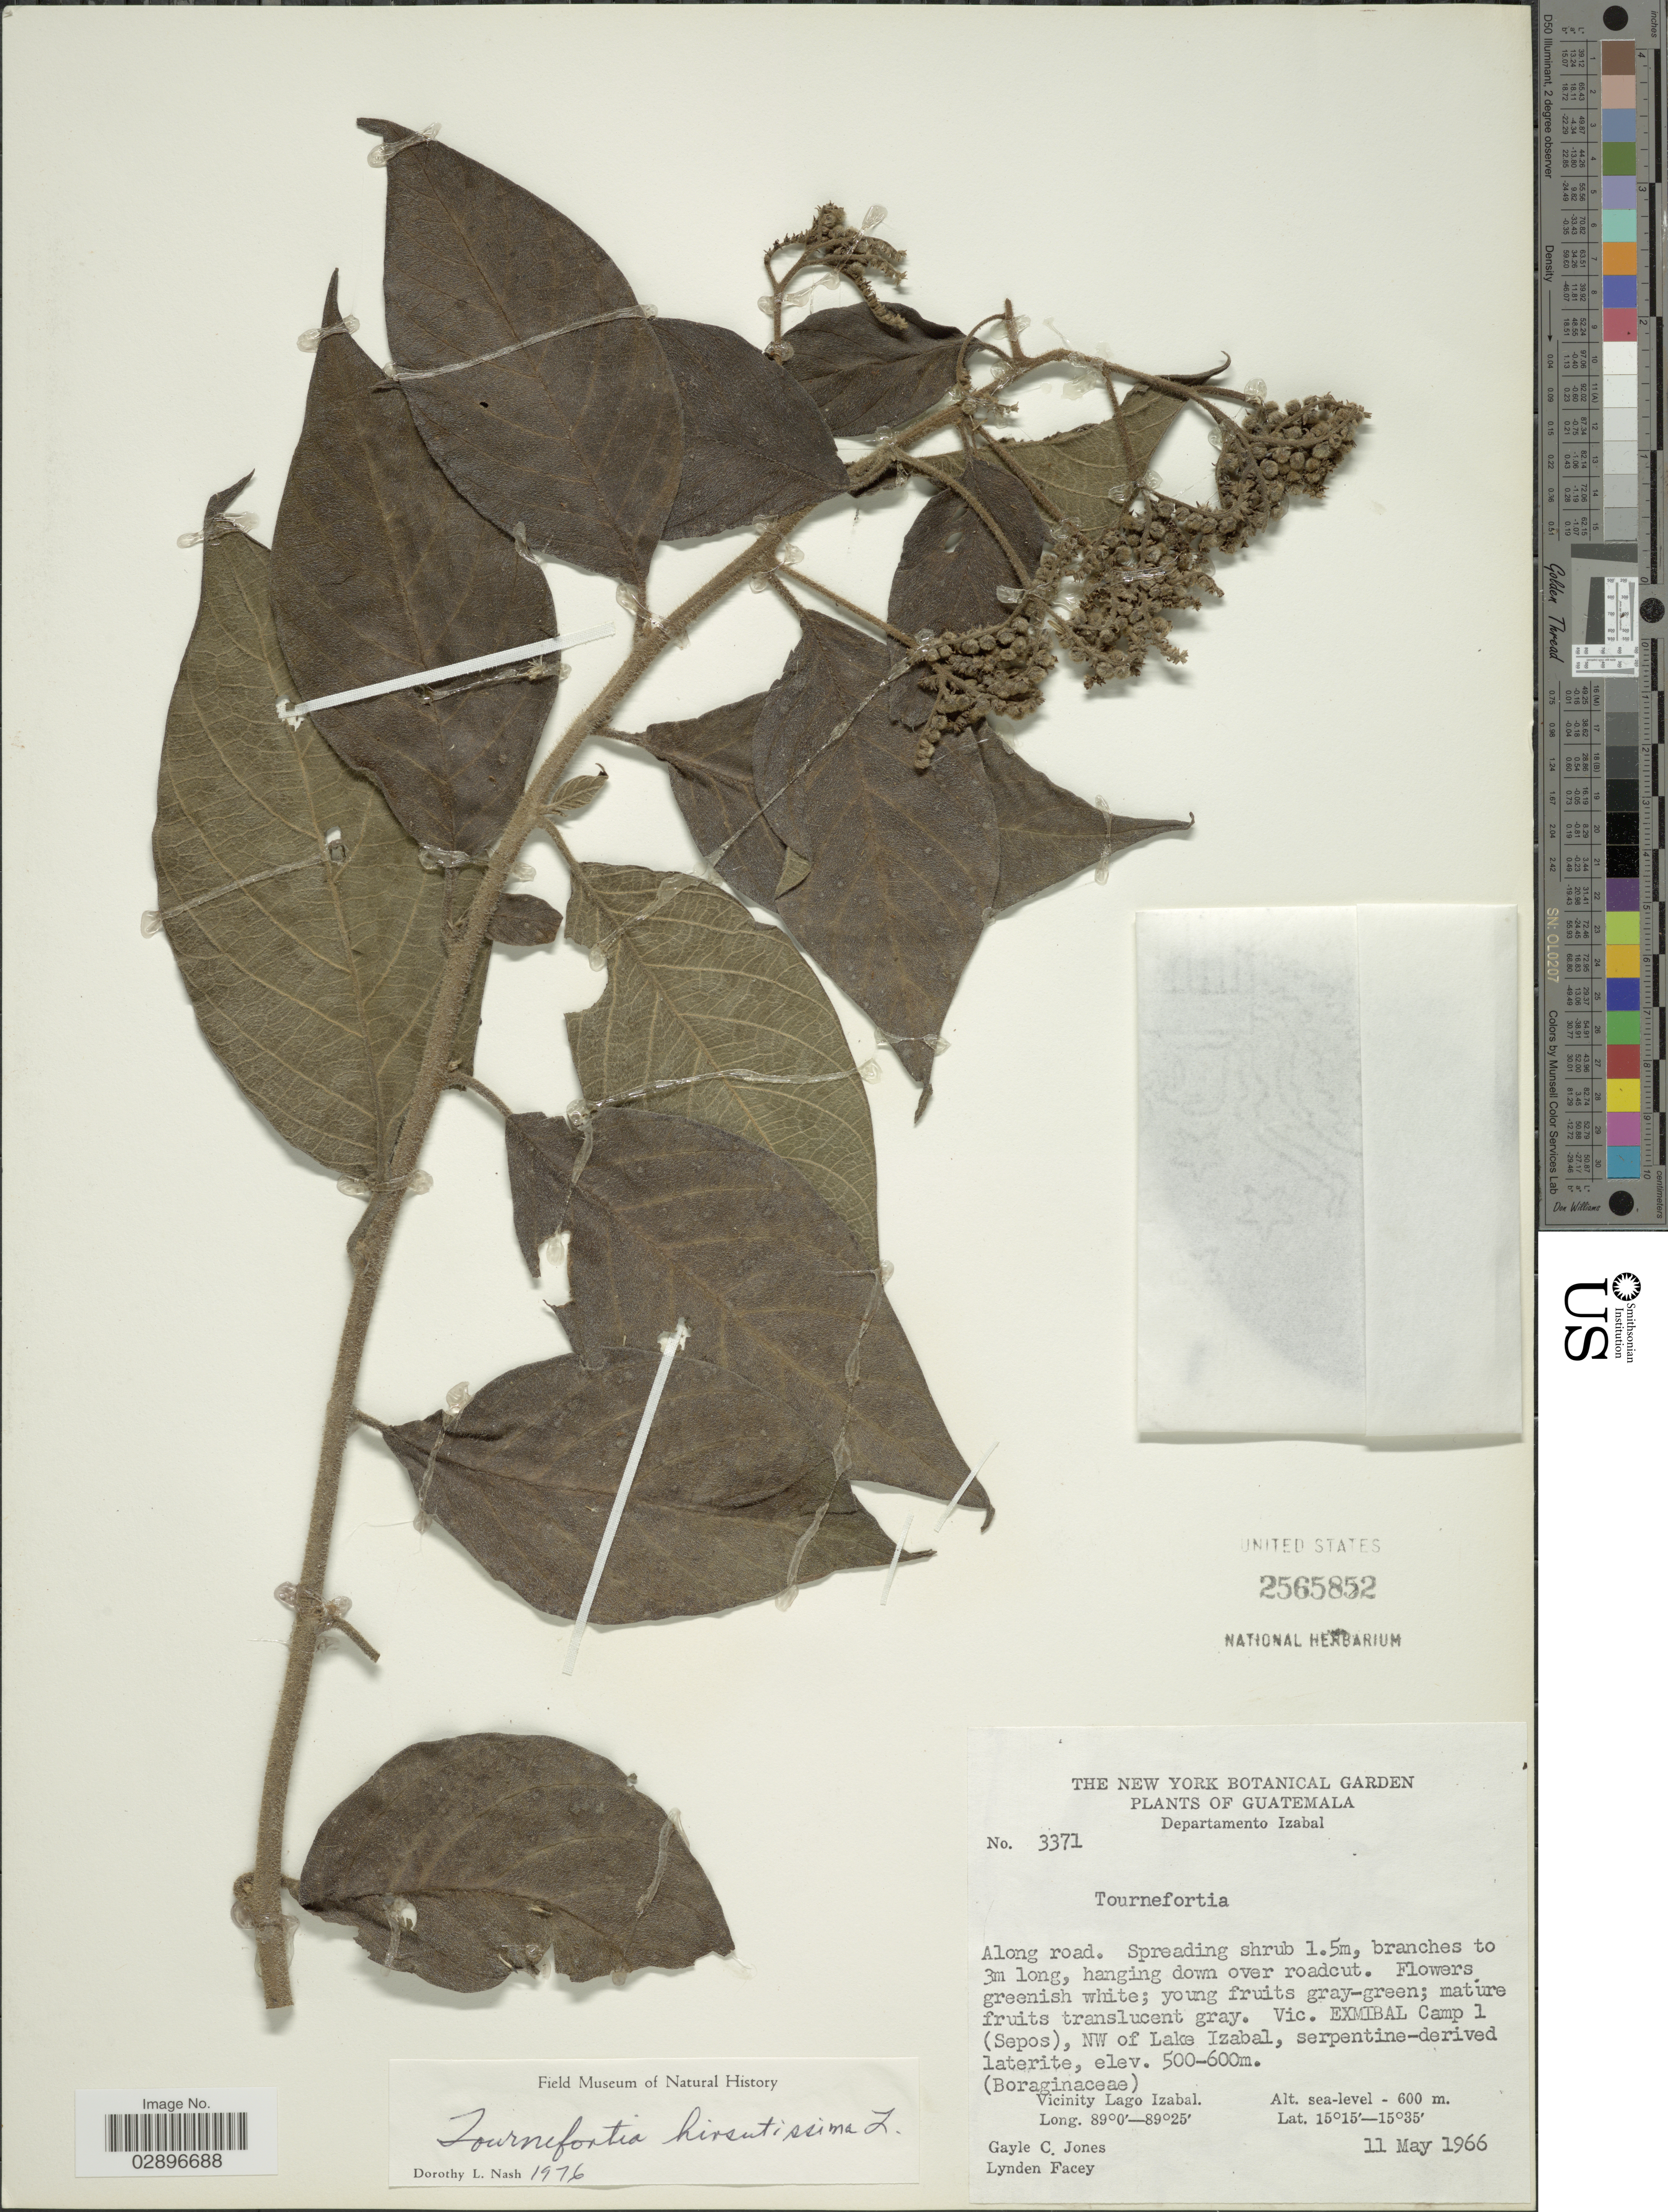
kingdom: Plantae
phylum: Tracheophyta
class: Magnoliopsida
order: Boraginales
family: Heliotropiaceae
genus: Tournefortia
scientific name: Tournefortia hirsutissima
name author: L.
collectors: G. C. Jones & L. Facey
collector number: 3371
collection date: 1966-05-11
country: Guatemala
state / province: Izabal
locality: Departamento Izabal. Vic. EXMIBAL Camp 1 (Sepos), NW of Lake Izabal. Vicinity Lago Izabal.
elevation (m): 0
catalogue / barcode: US 2565852